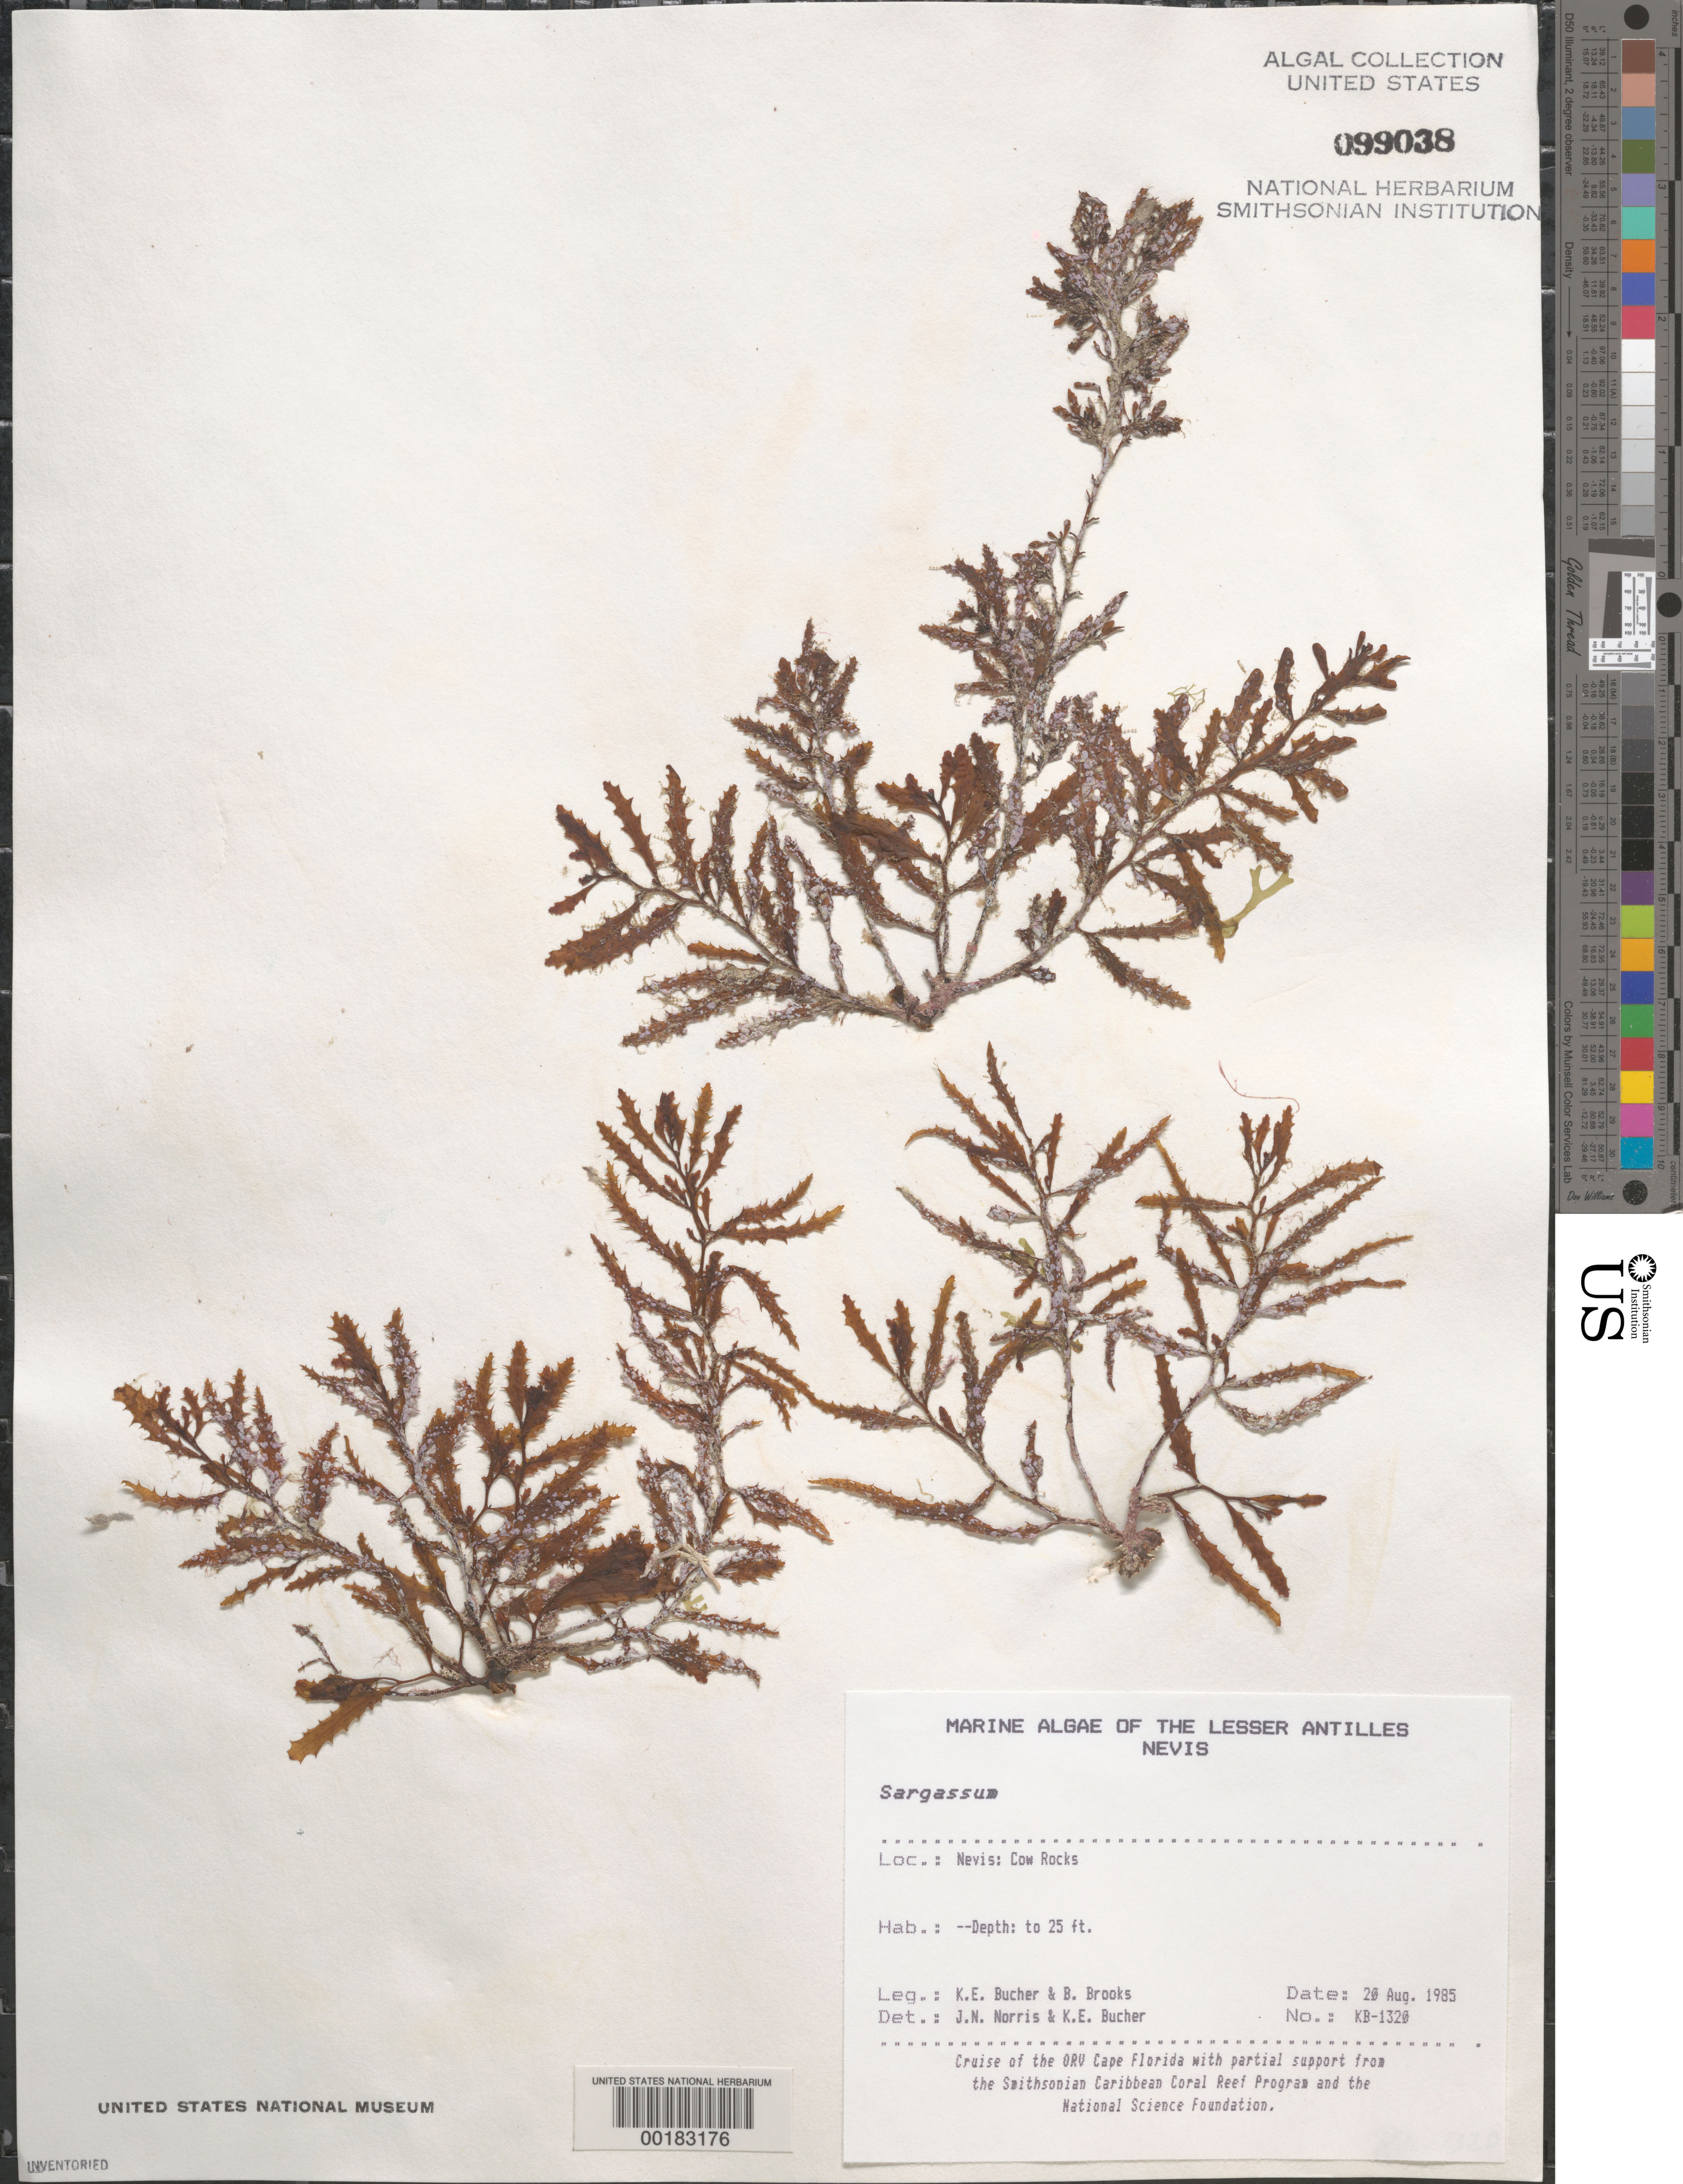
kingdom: Chromista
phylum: Ochrophyta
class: Phaeophyceae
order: Fucales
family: Sargassaceae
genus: Sargassum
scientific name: Sargassum sp.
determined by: Norris, J. N.; Bucher, K. E.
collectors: K. E. Bucher & B. Brooks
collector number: Kb-1320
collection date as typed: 20 Aug 1985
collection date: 1985-08-20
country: St. Christopher-Nevis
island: Nevis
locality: Cow Rocks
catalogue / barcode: US 99038